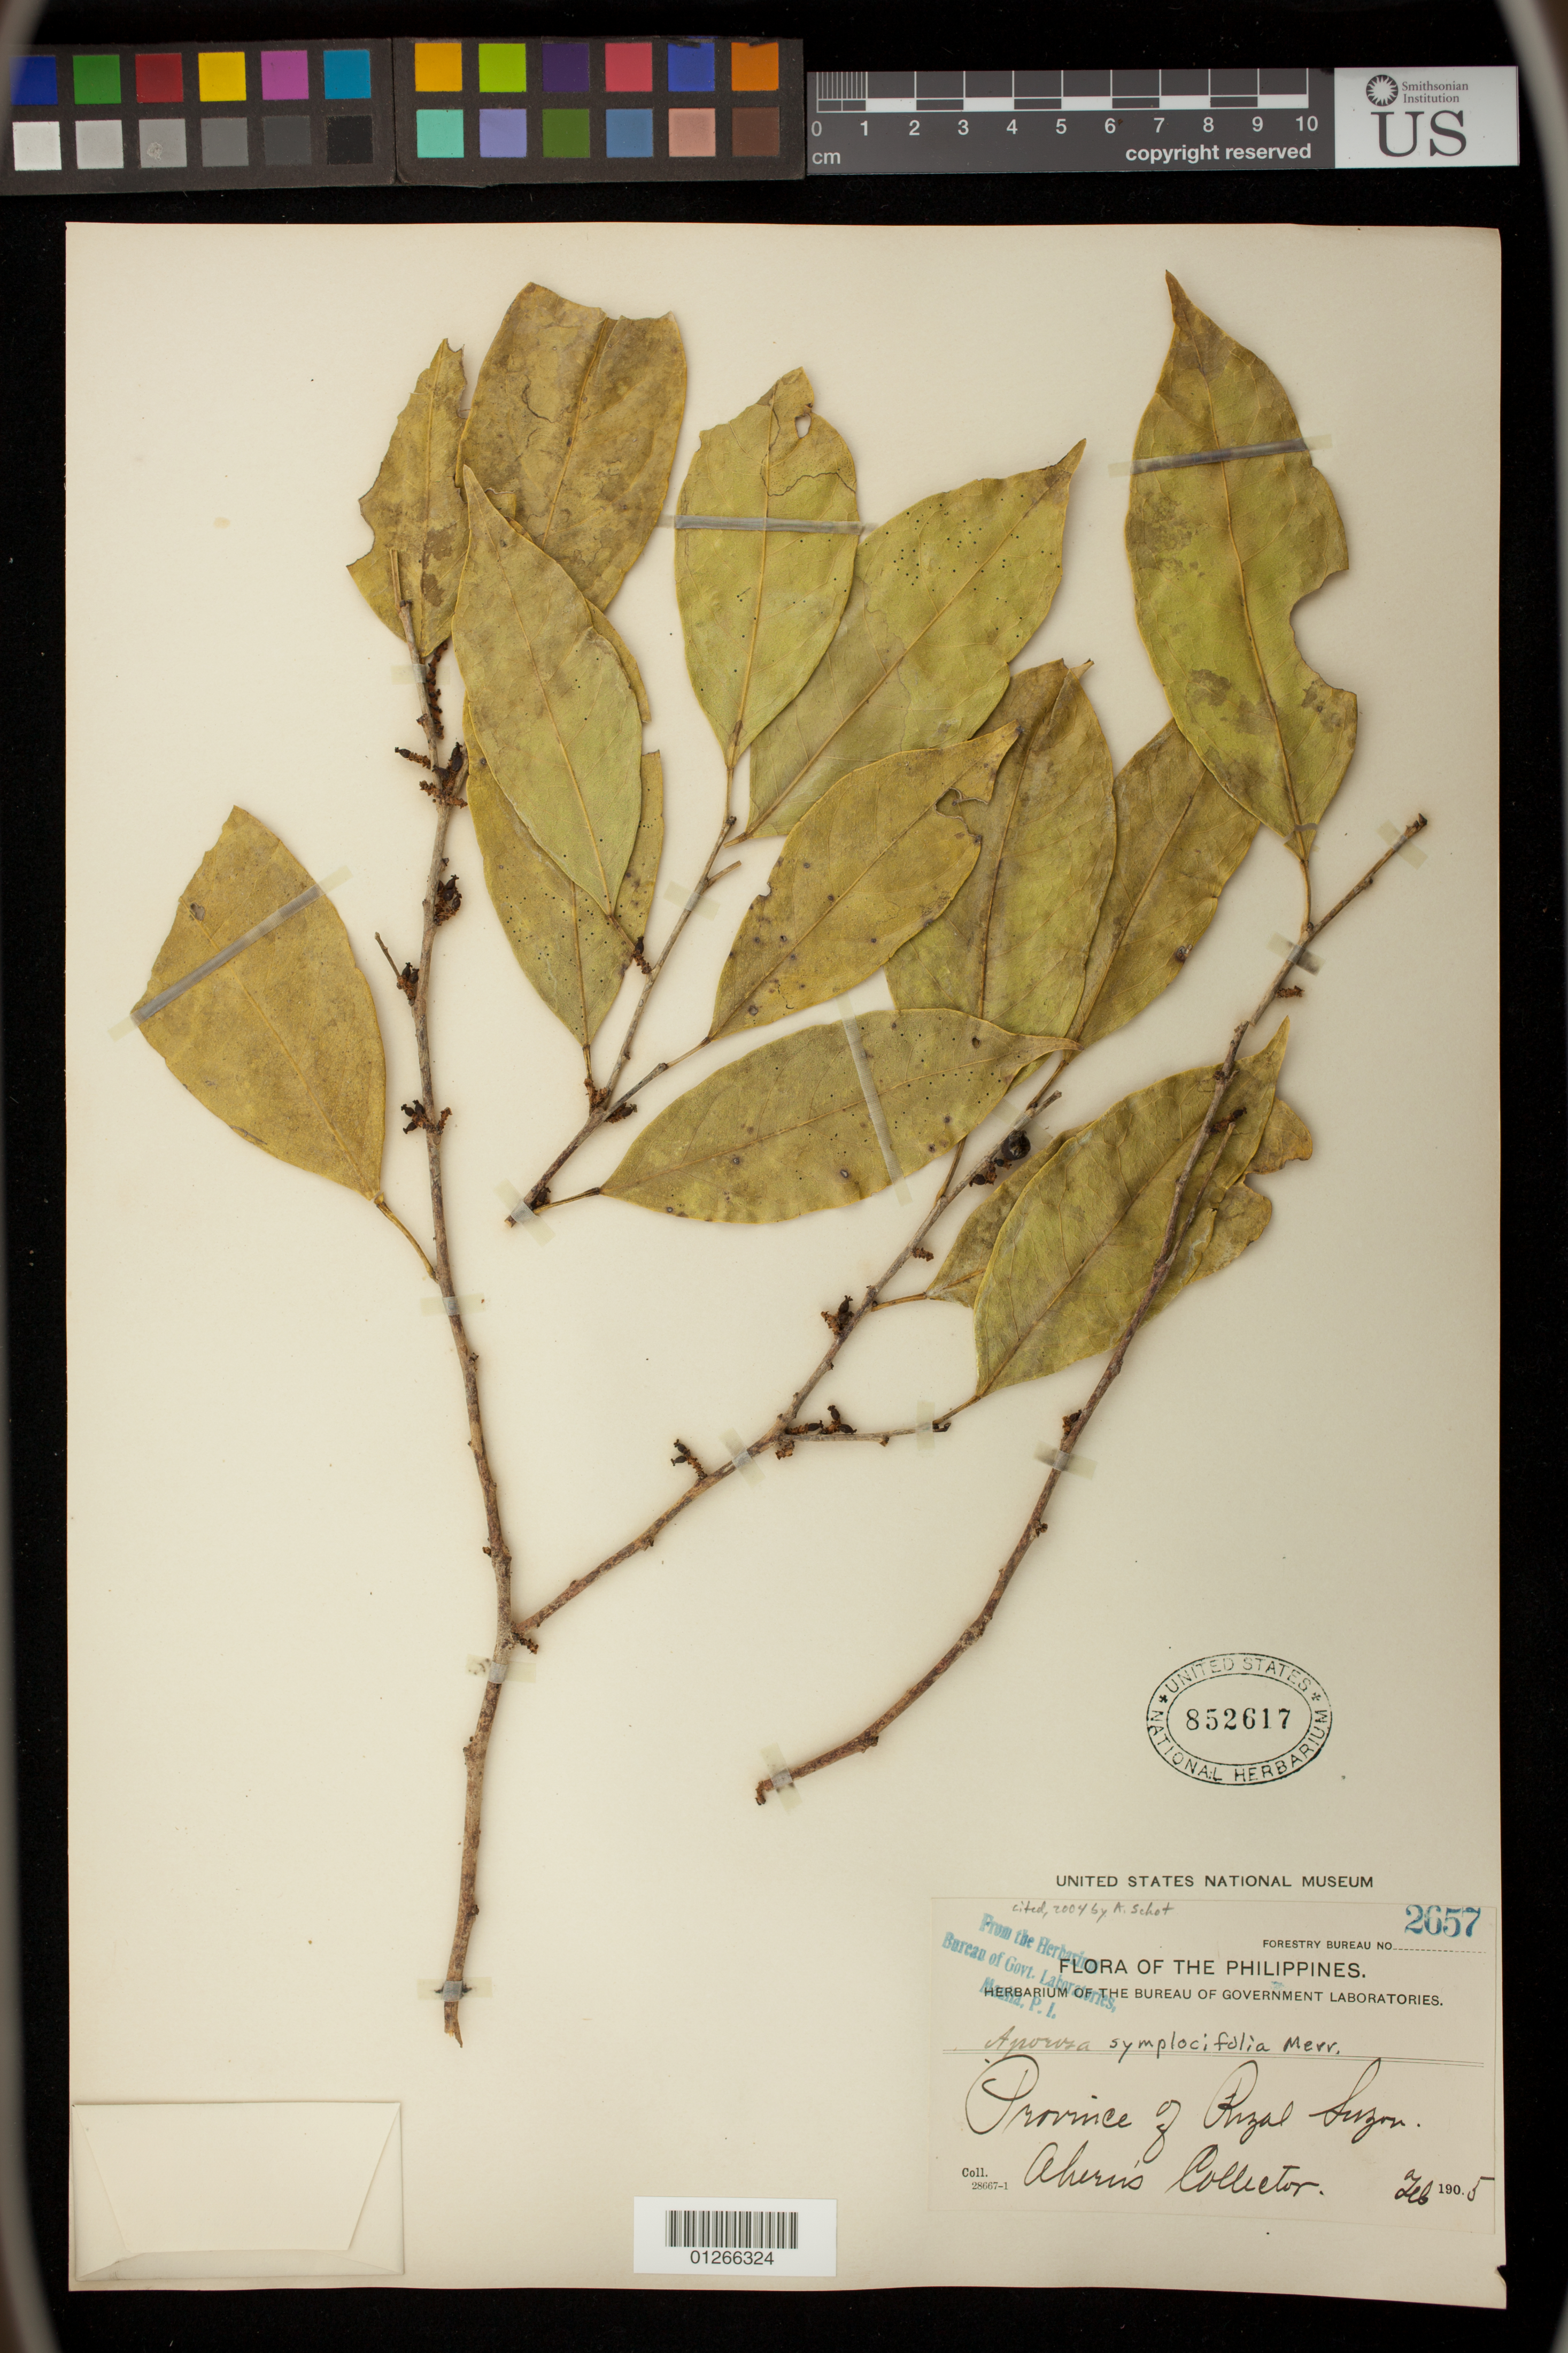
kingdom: Plantae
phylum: Tracheophyta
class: Magnoliopsida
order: Malpighiales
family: Phyllanthaceae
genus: Aporosa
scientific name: Aporosa symplocifolia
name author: Merr.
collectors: Ahern's collector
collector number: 2657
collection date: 1905-02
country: Philippines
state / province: Calabarzon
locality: Province of Rizal, Luzon